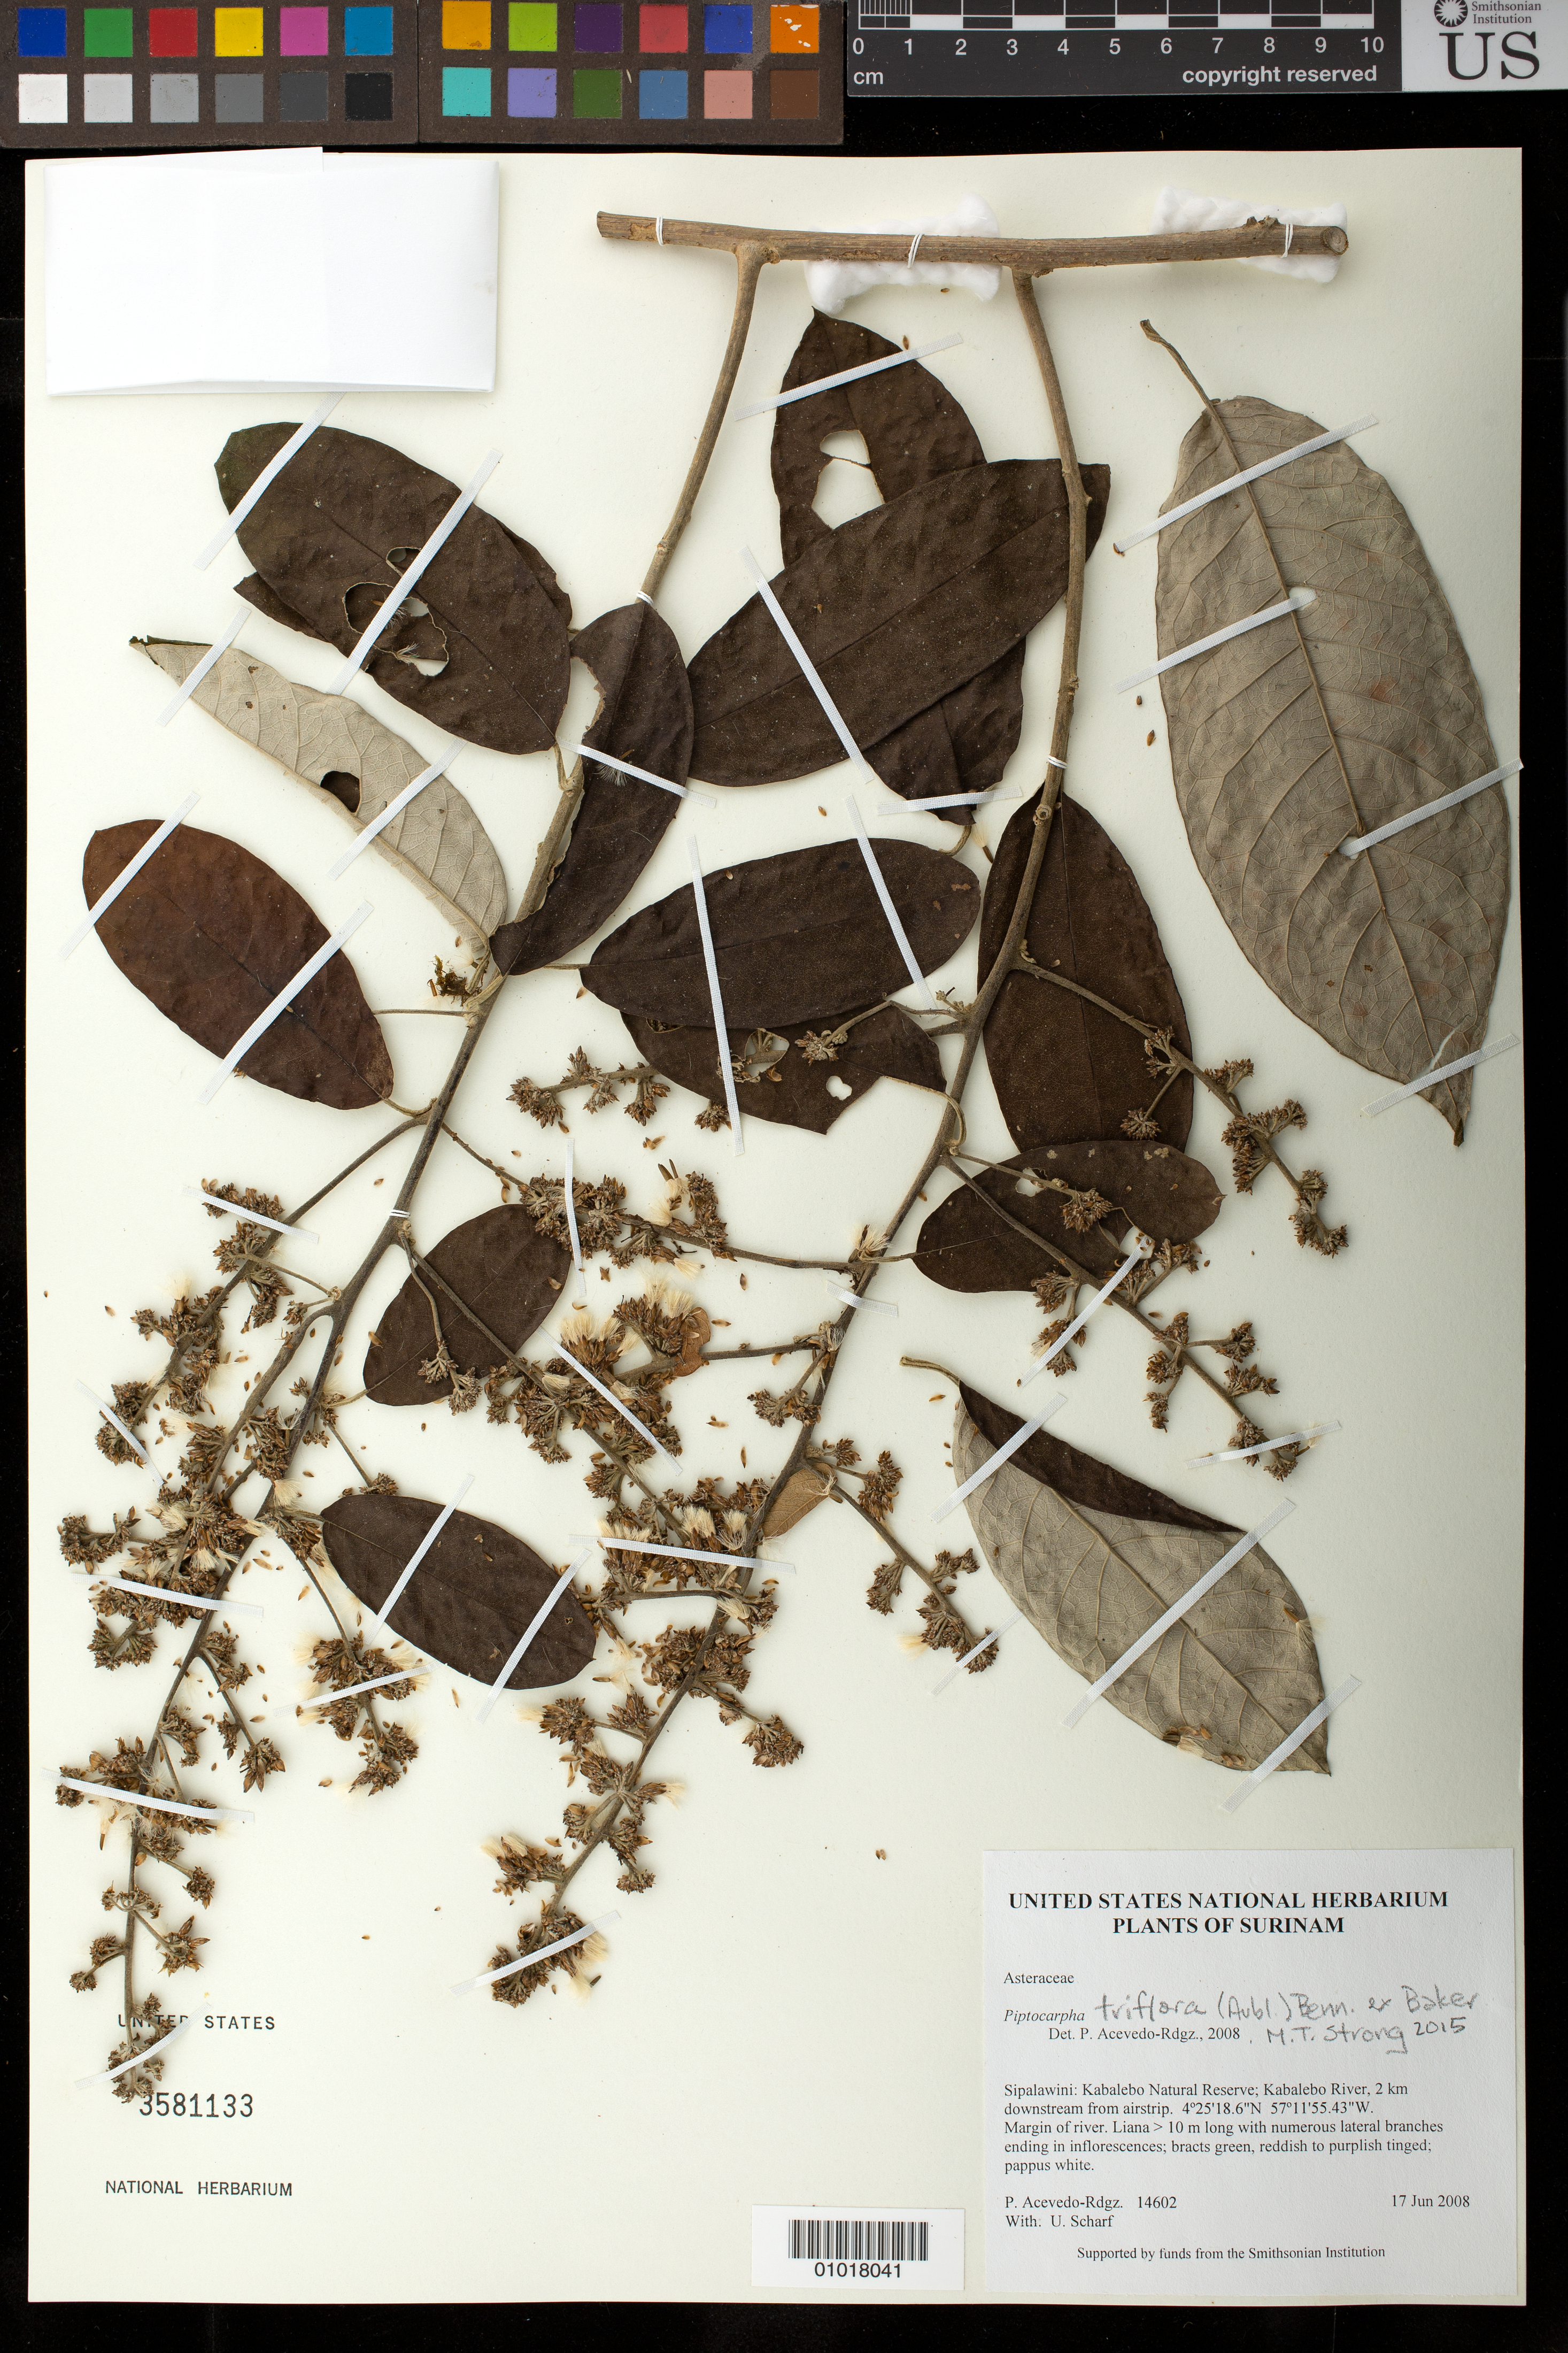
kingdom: Plantae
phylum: Tracheophyta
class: Magnoliopsida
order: Asterales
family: Asteraceae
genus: Piptocarpha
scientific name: Piptocarpha triflora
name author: (Aubl.) Benn. ex Baker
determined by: Strong, M. T., (US), Smithsonian Institution - National Museum of Natural History (UNITED STATES)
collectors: P. Acevedo-Rodr. & U. Scharf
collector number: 14602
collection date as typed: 17 Jun 2008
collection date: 2008-06-17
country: Suriname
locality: Sipalawini: Kabalebo Natural Reserve; Kabalebo River, 2 km downstream from airstrip.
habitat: Margin of river.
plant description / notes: US, NY, MO, K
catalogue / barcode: US 3581133